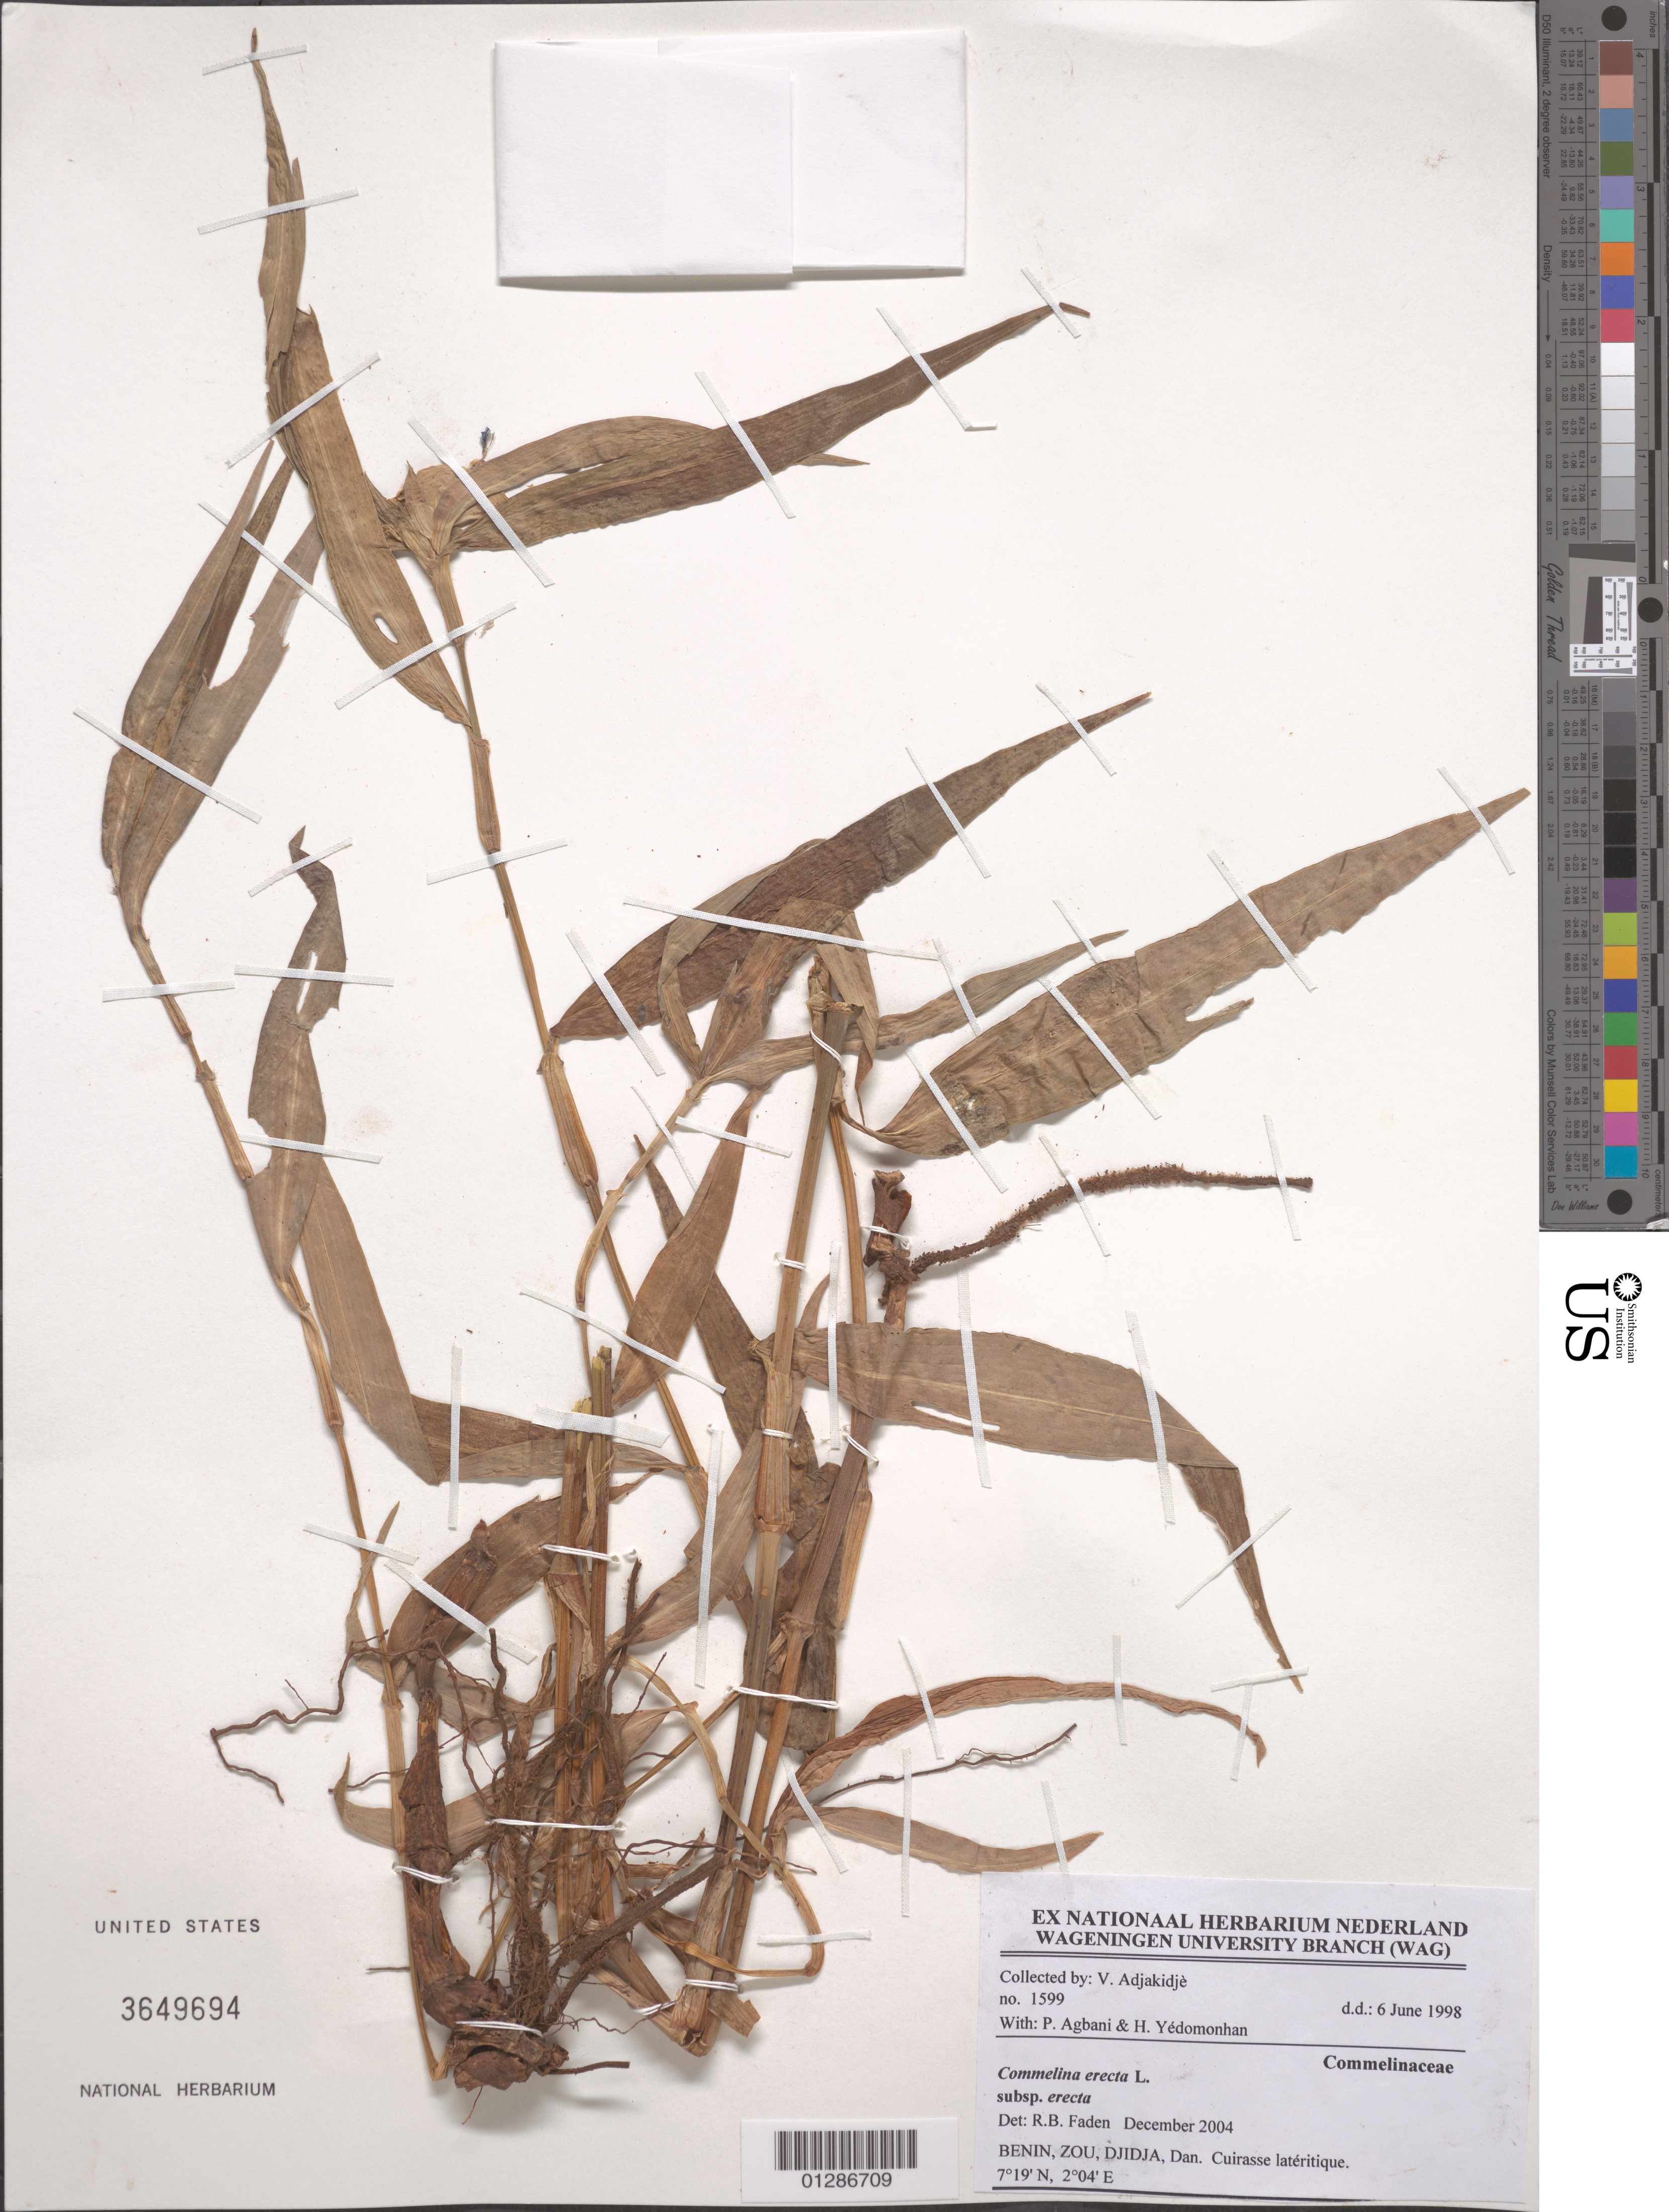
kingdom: Plantae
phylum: Tracheophyta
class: Liliopsida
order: Commelinales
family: Commelinaceae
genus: Commelina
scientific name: Commelina erecta subsp. erecta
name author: L.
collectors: V. Adjakidjè, P. Agbani & H. Yedomonhan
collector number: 1599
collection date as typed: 6 Jun 1998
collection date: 1998-06-06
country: Benin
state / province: Zou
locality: Djidja. Dan.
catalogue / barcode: US 3649694